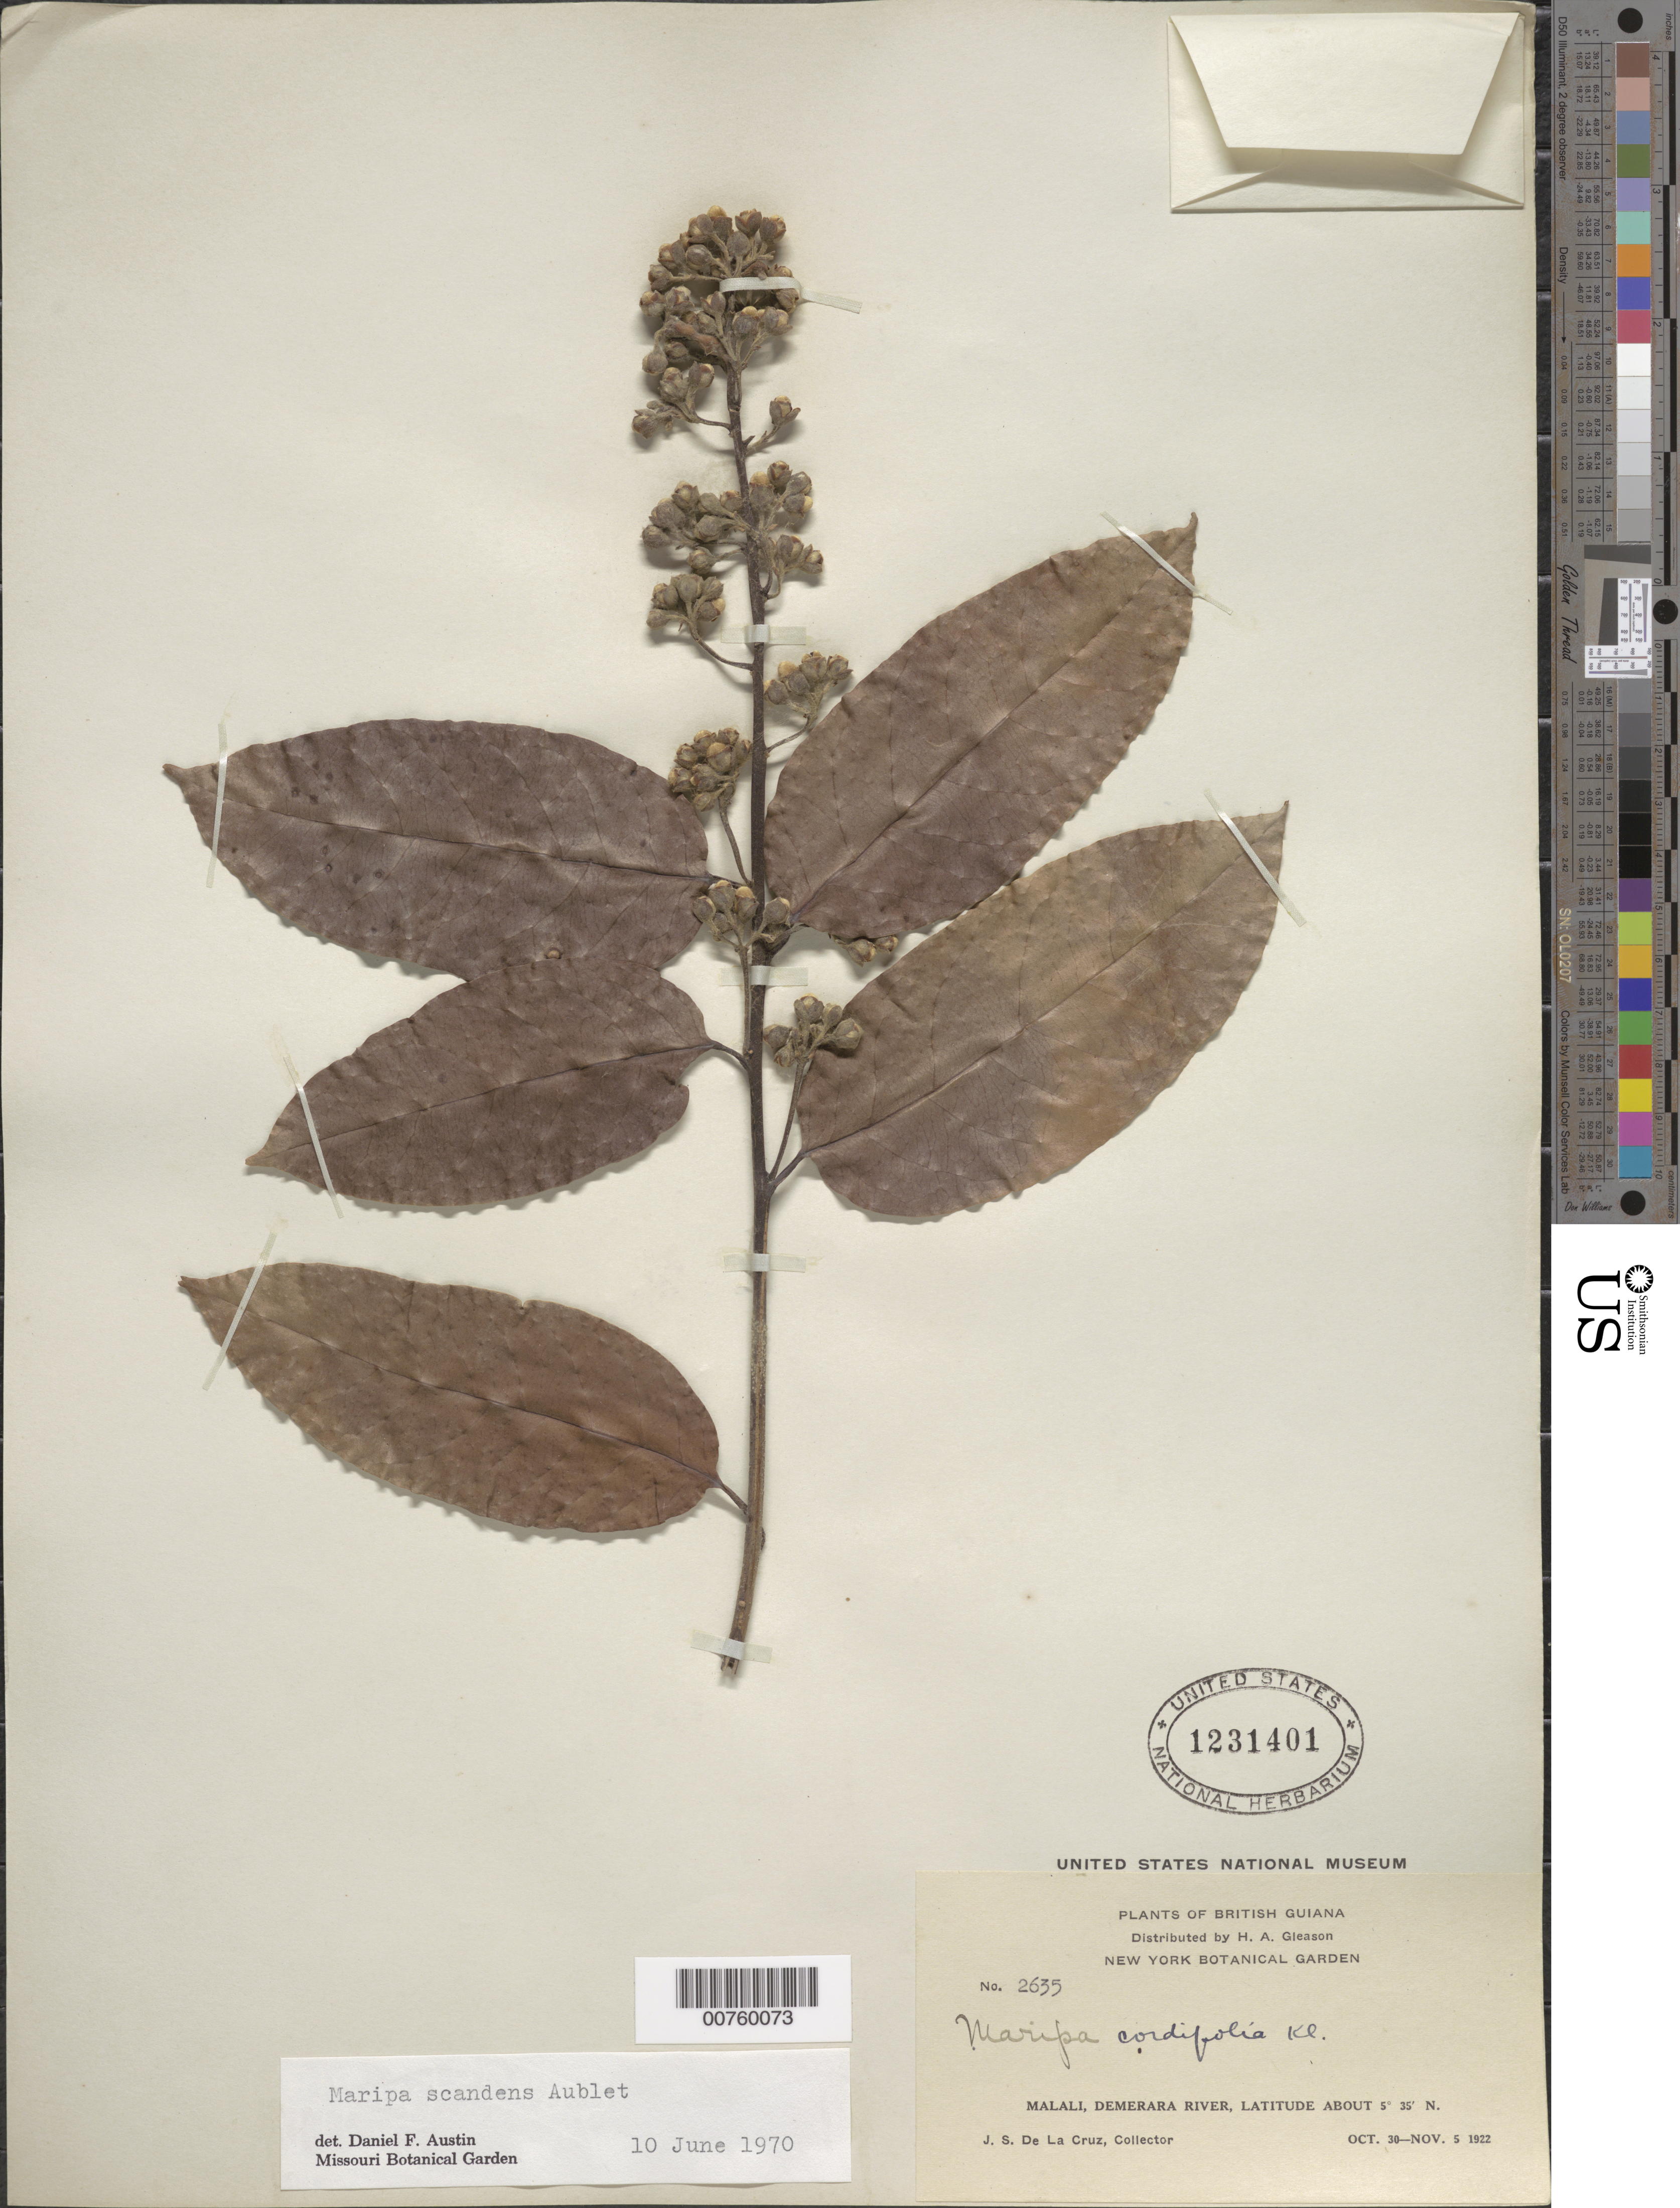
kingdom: Plantae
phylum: Tracheophyta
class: Magnoliopsida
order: Solanales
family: Convolvulaceae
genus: Maripa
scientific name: Maripa scandens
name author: Aubl.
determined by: Austin, D. F.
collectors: J. S. de la Cruz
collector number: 2635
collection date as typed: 30-Oct-22 to 5-Nov-22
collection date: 1922-10-30/1922-11-05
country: Guyana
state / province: U. Demerara-Berbice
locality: Malali, Demerara R.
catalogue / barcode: US 1231401